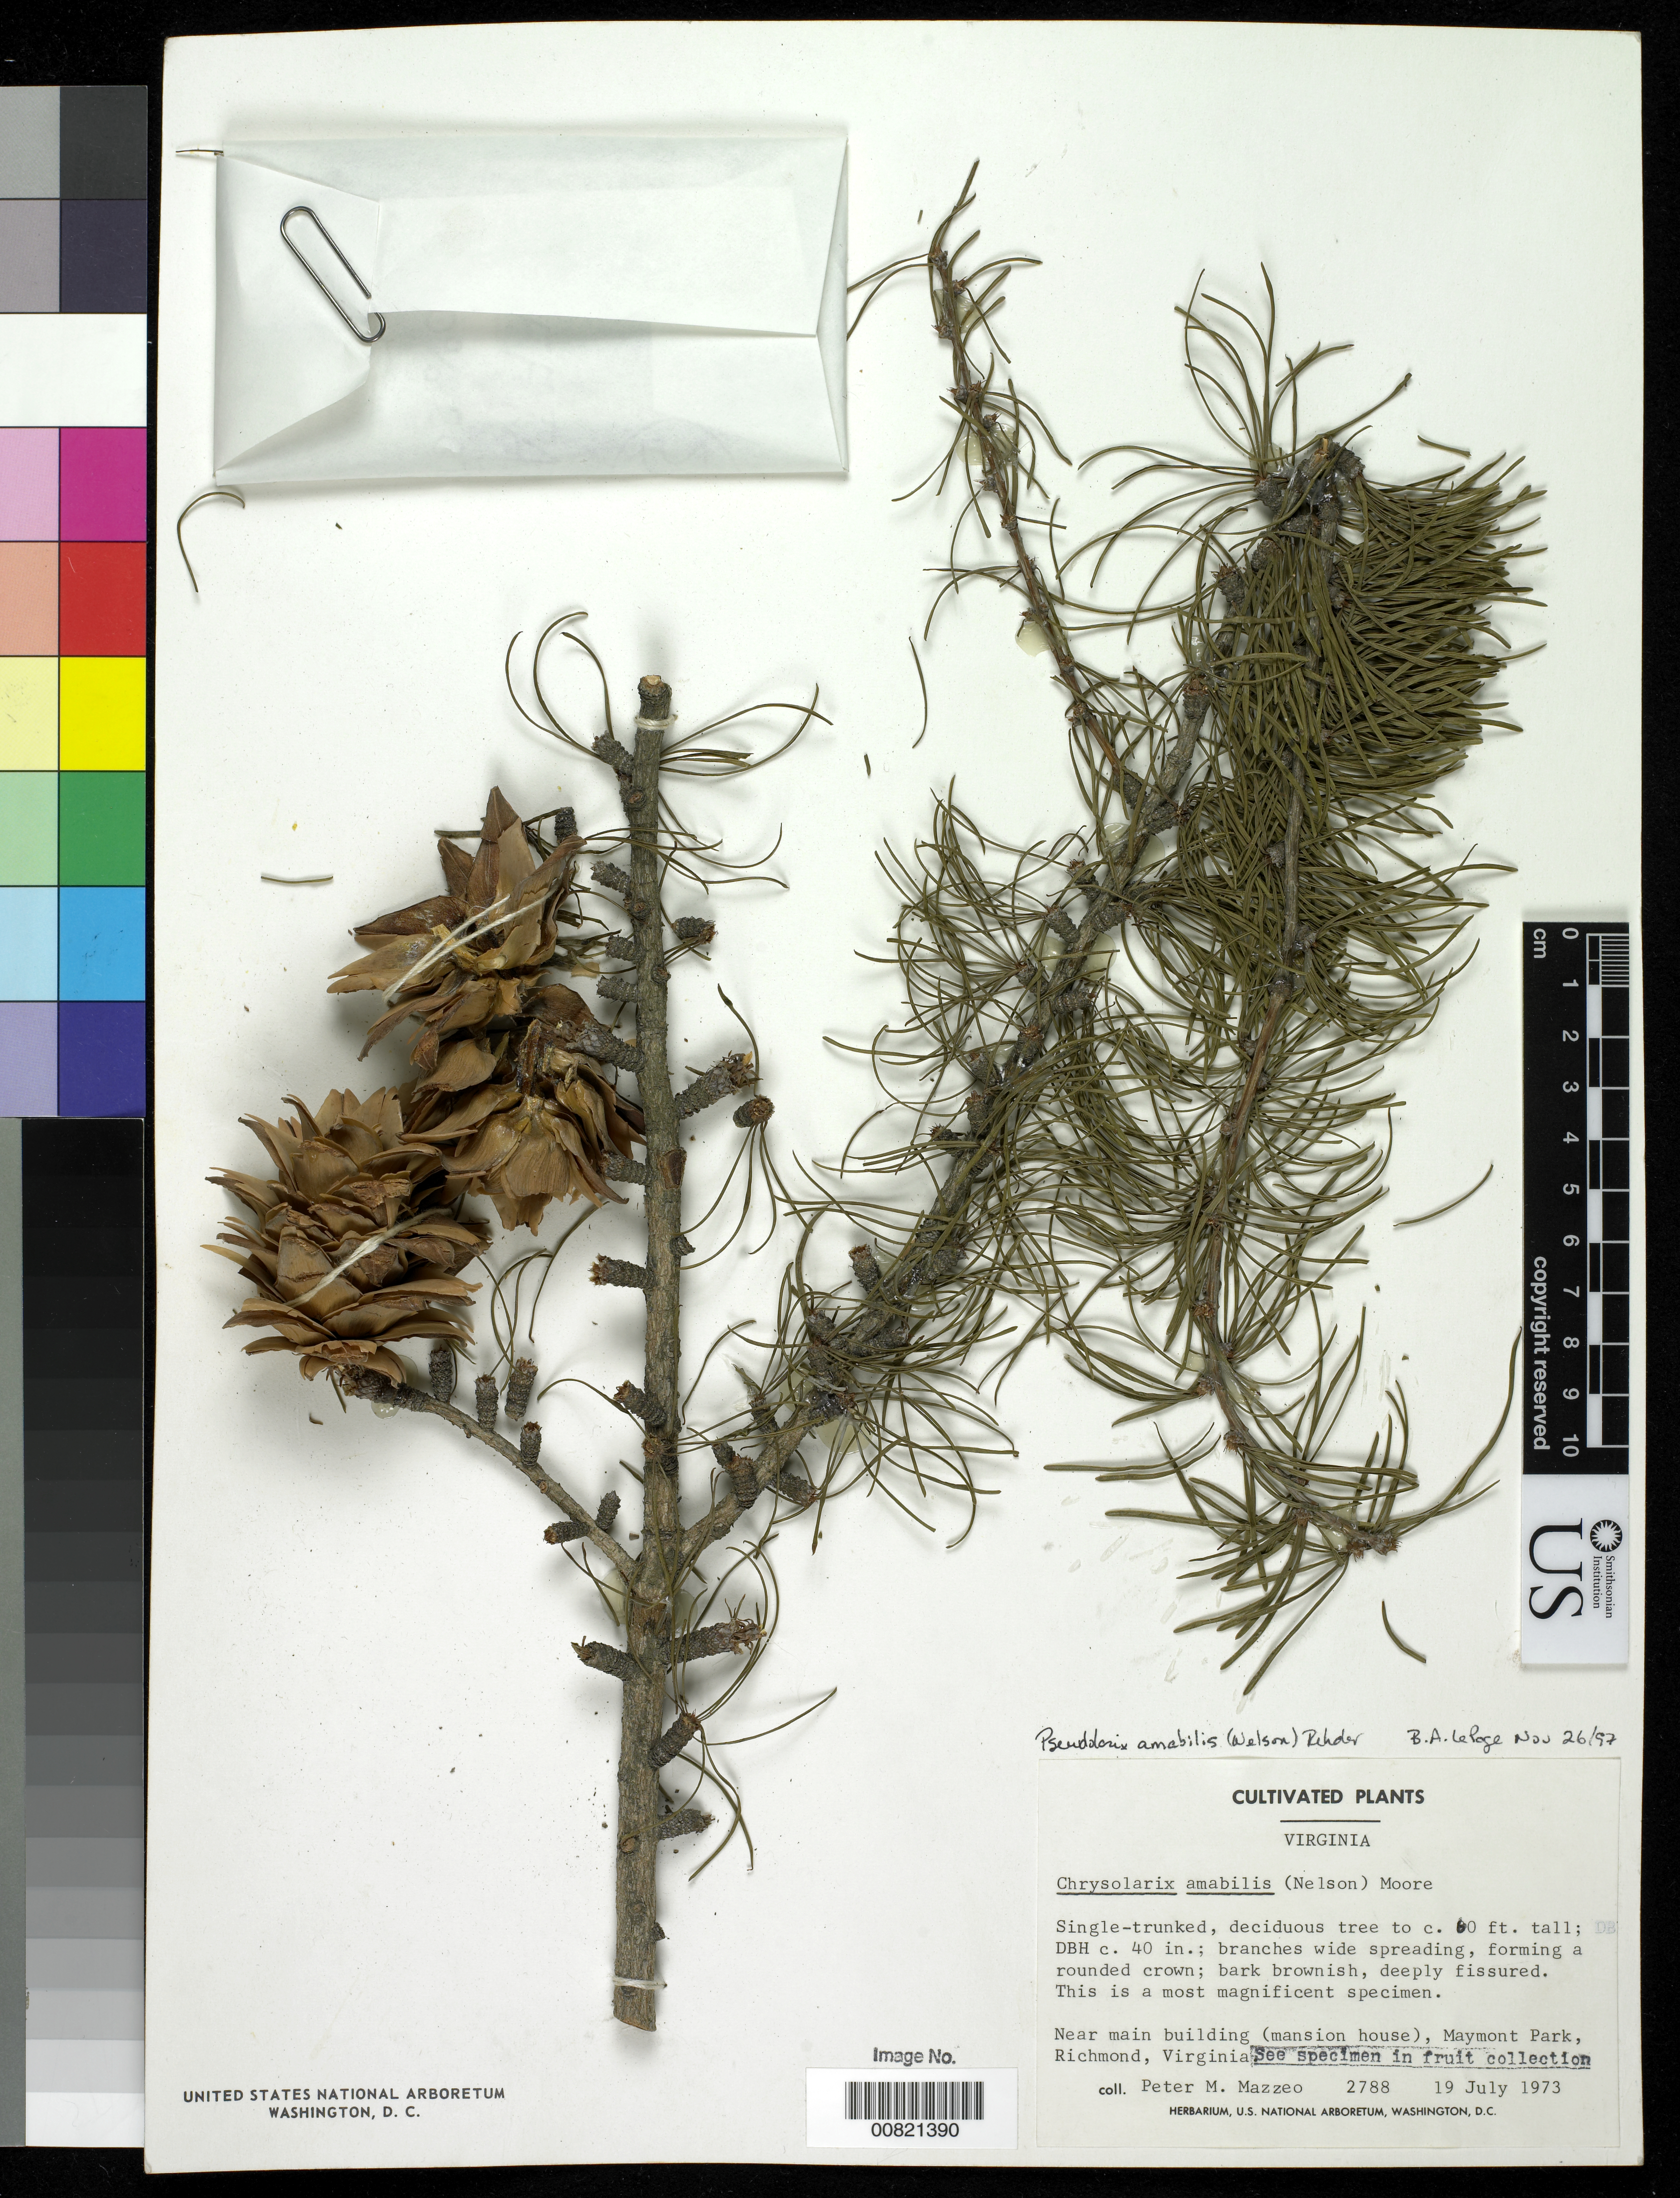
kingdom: Plantae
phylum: Tracheophyta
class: Pinopsida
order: Pinales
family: Pinaceae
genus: Pseudolarix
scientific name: Pseudolarix amabilis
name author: Rehder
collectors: P. Mazzeo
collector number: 2788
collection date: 1973-07-19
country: United States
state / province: Virginia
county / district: City of Richmond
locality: Near main building (mansion house), Maymont Park, Richmond